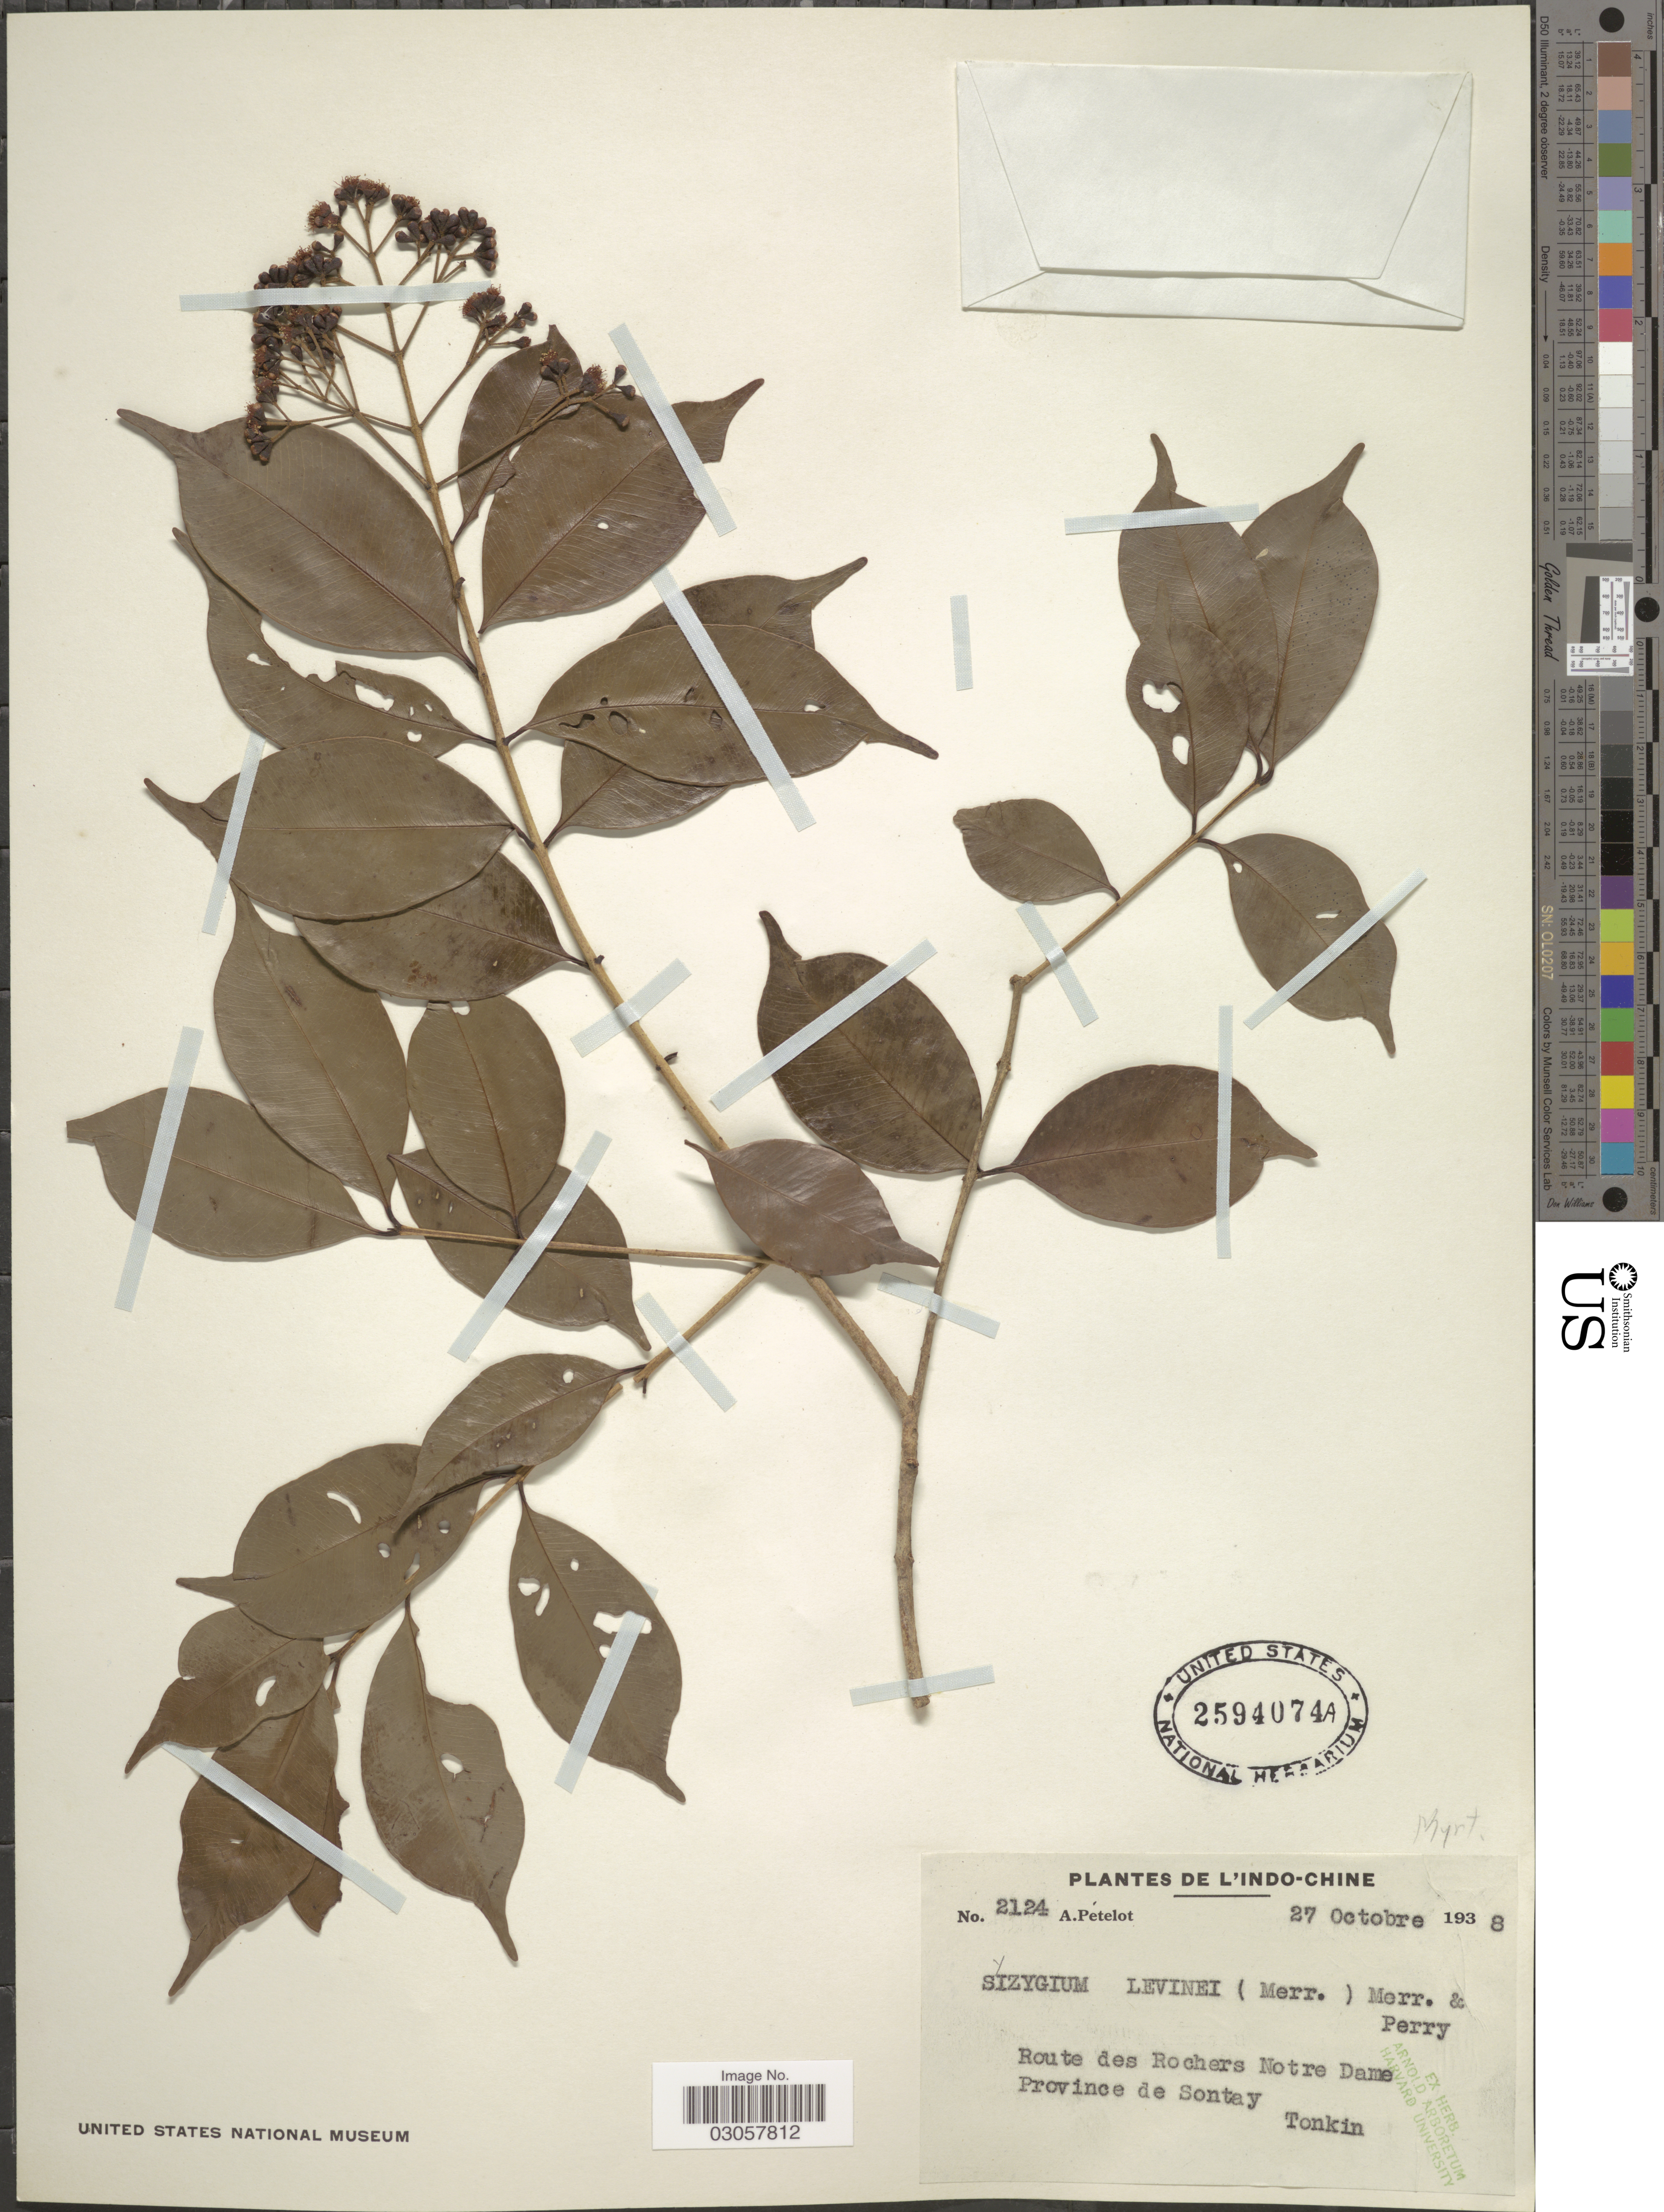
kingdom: Plantae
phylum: Tracheophyta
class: Magnoliopsida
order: Myrtales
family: Myrtaceae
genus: Syzygium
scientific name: Syzygium levinei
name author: (Merr.) Merr. & L.M. Perry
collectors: A. Petelot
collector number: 2124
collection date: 1938-10-27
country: Vietnam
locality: L'Indo-Chine. Route des Rochers Notre Dame Province de Sontay Tonkin.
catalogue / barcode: US 2594074A